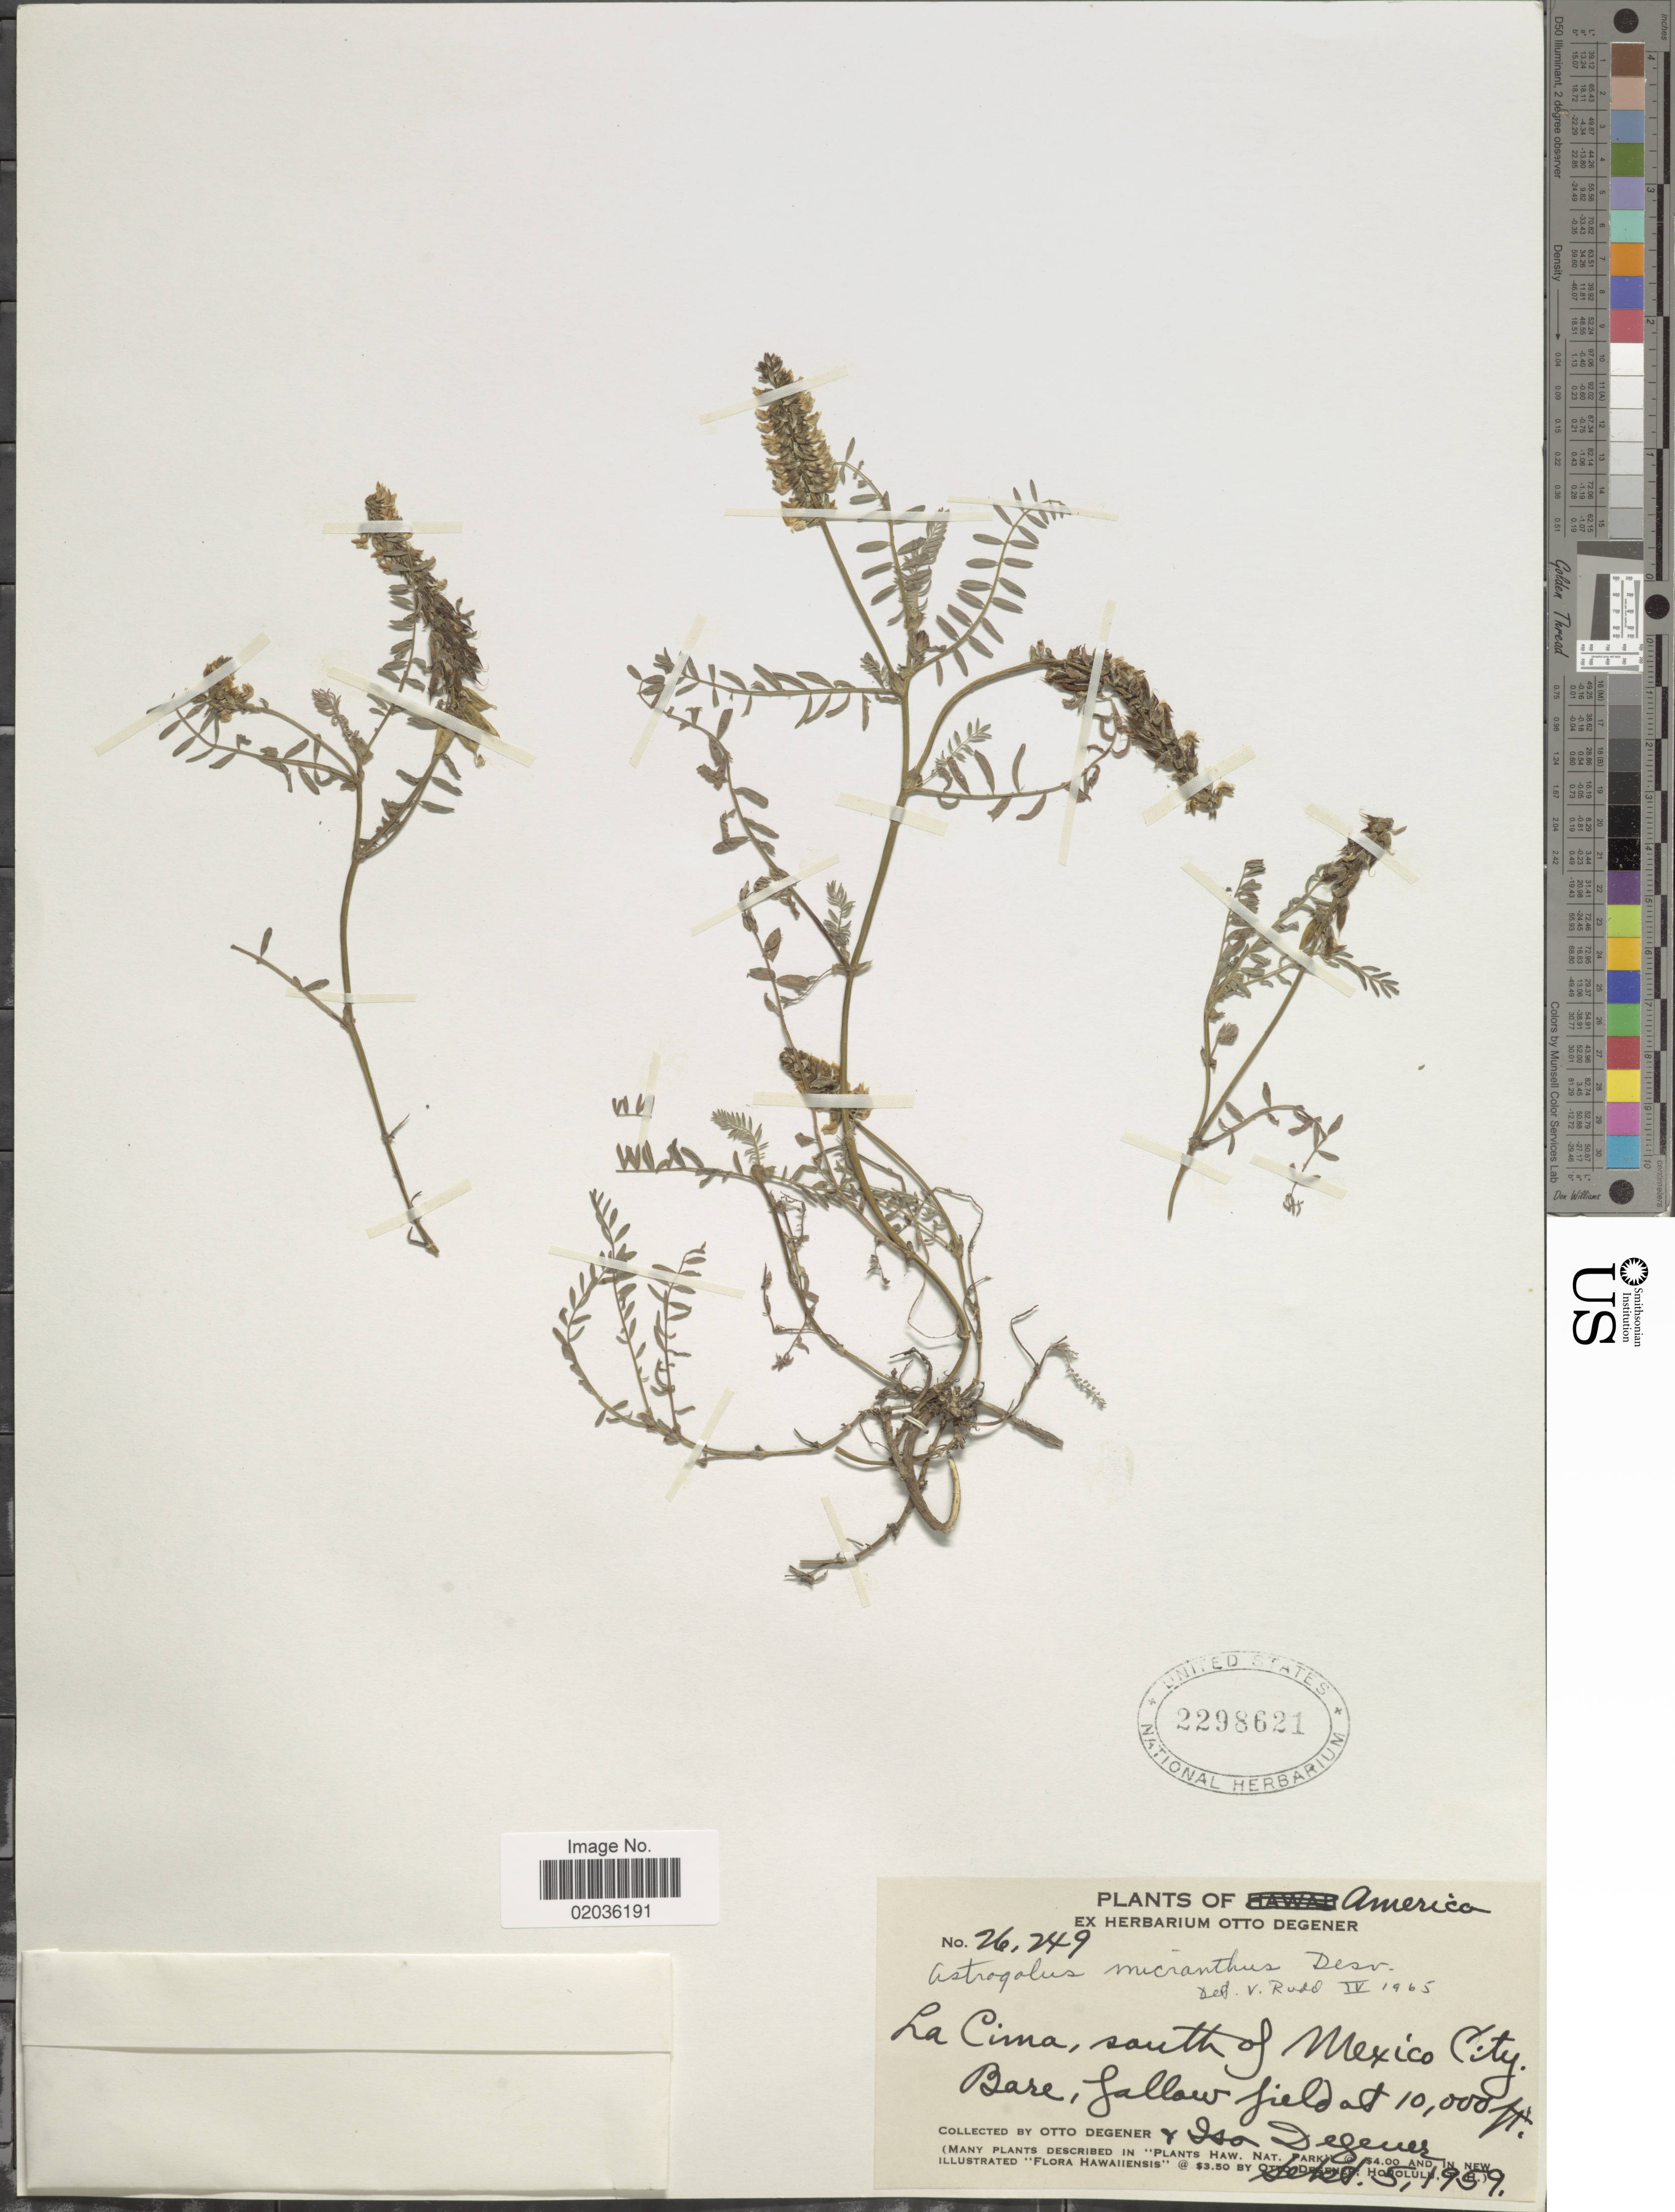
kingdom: Plantae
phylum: Tracheophyta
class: Magnoliopsida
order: Fabales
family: Fabaceae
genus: Astragalus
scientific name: Astragalus micranthus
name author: Desv.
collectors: O. Degener & I. Degener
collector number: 26249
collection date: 1959-09-05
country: Mexico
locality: La Cima, south of Mexico City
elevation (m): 3048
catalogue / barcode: US 2298621